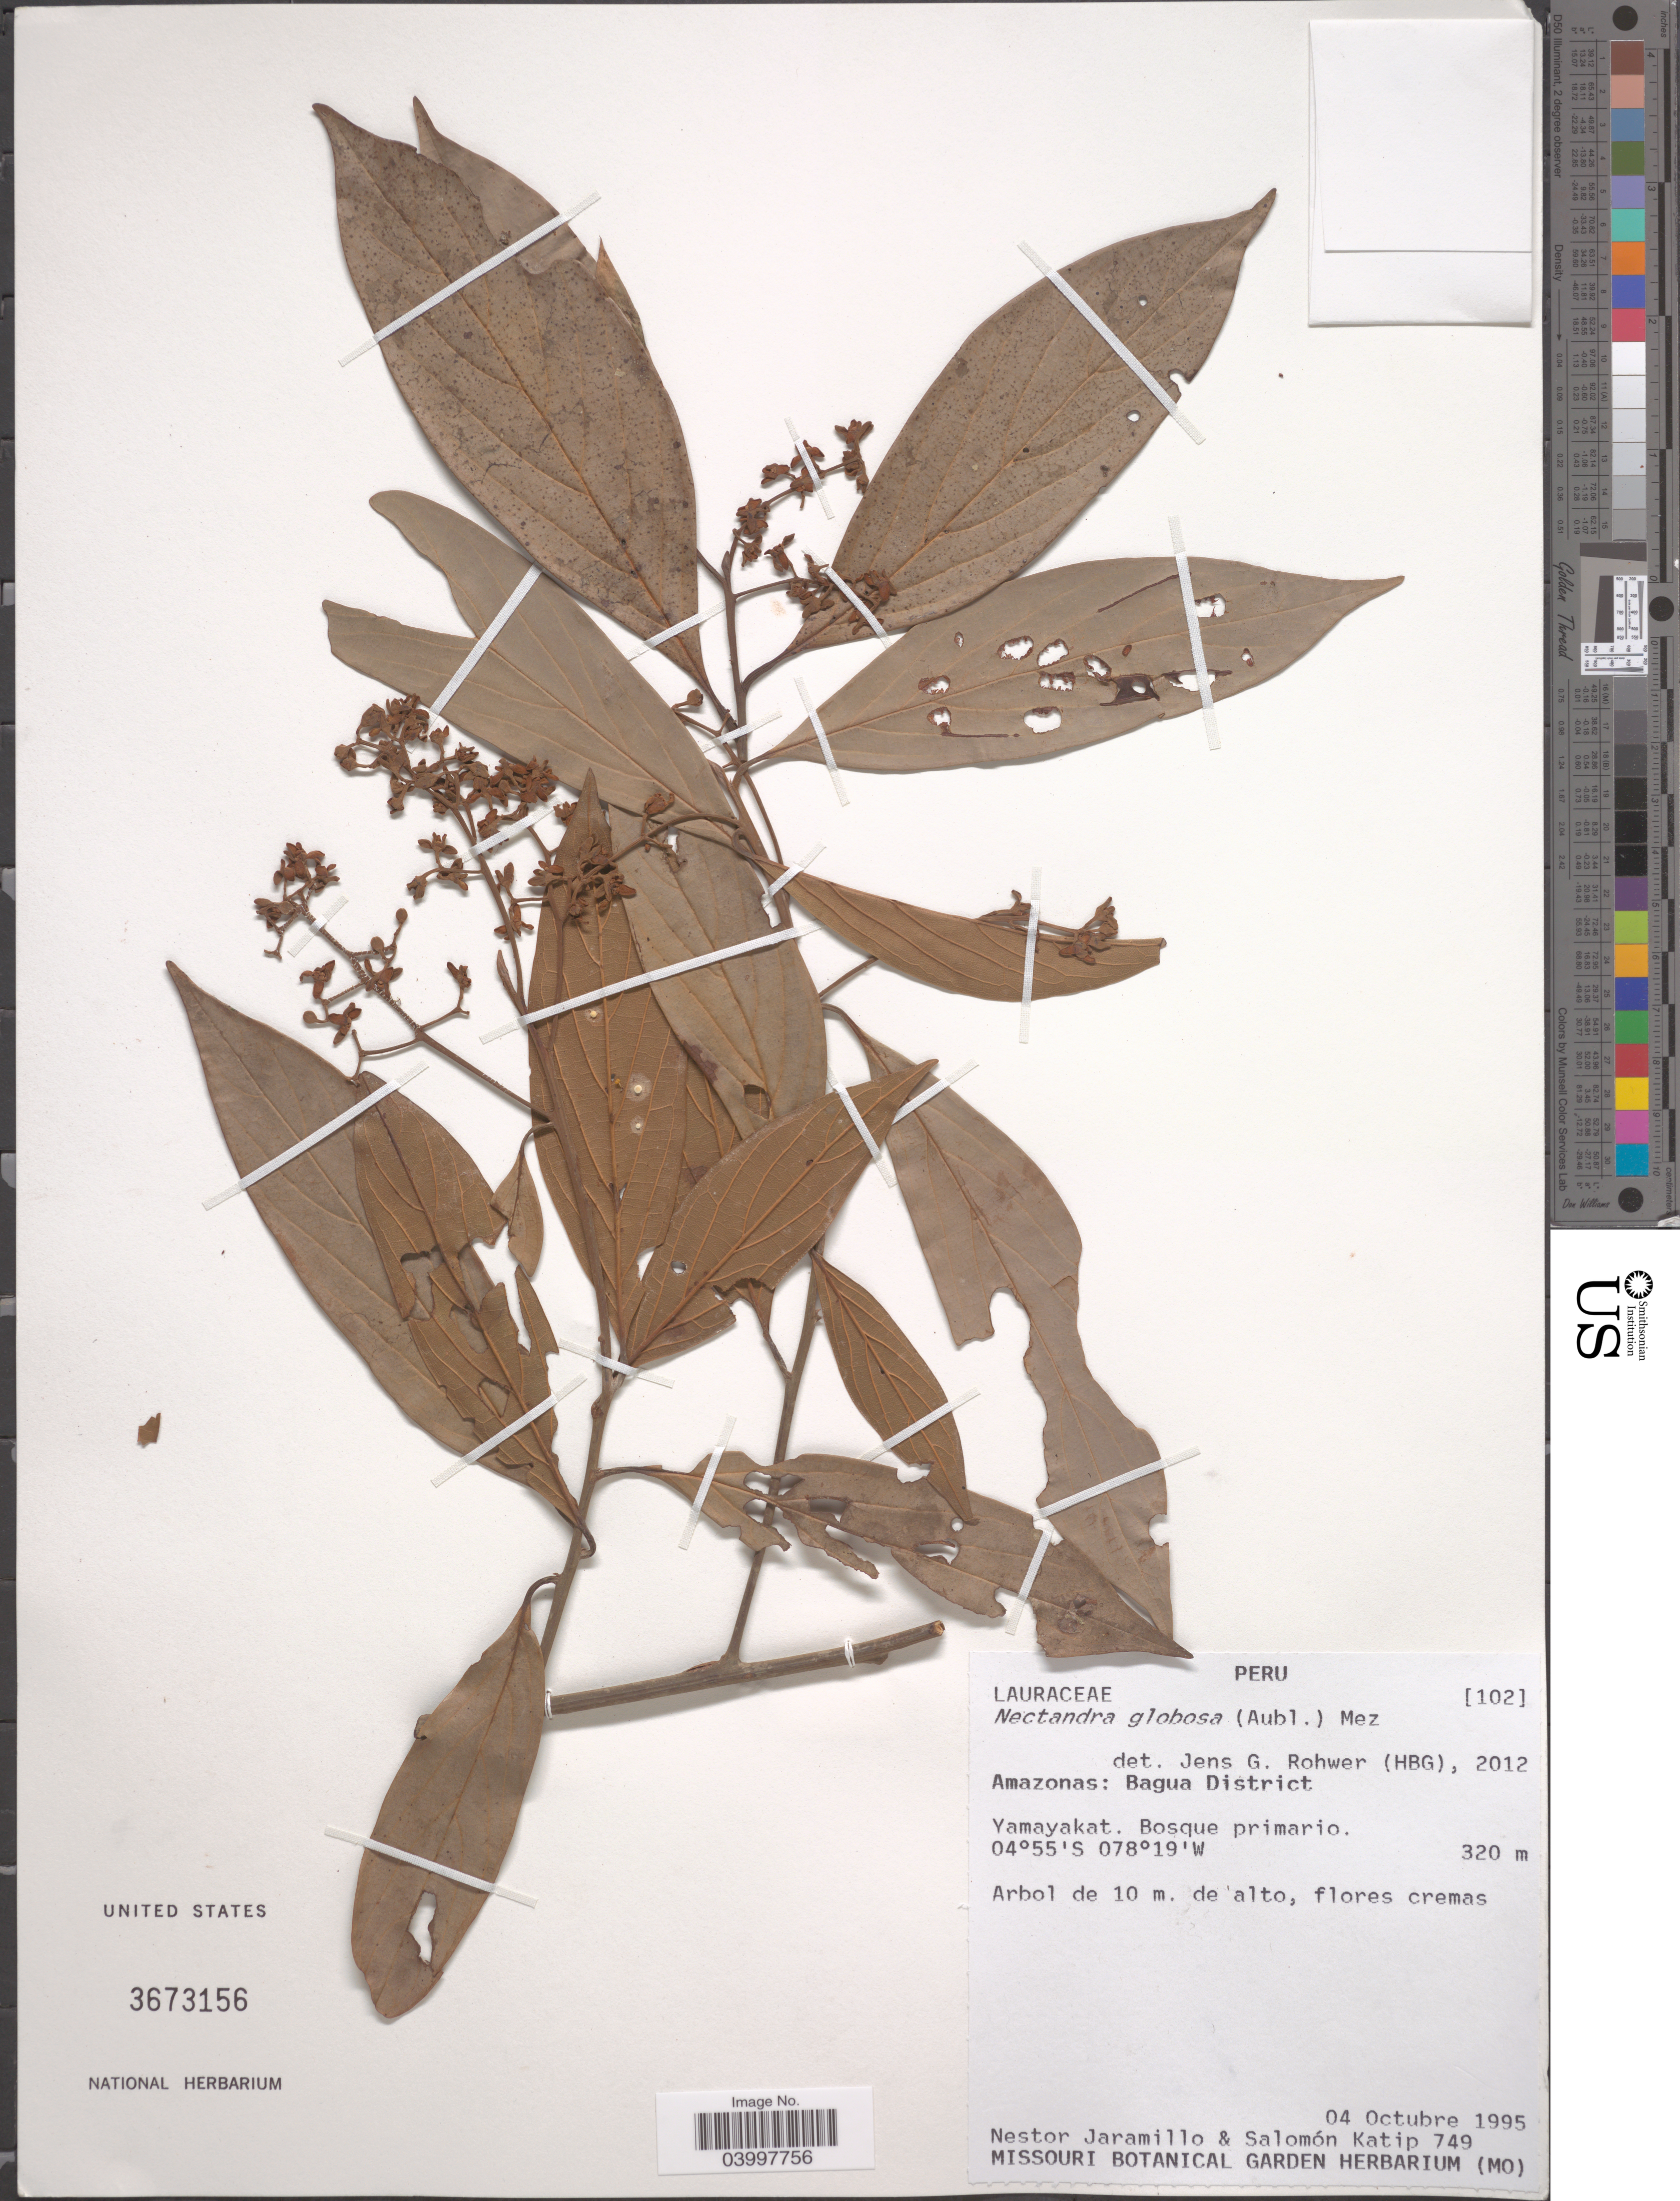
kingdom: Plantae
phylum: Tracheophyta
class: Magnoliopsida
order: Laurales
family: Lauraceae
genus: Nectandra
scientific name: Nectandra globosa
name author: (Aubl.) Mez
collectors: N. Jaramillo & S. Katip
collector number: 749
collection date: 1995-10-04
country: Peru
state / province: Amazonas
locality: Bagua District. Yamayakat. Bosque primario.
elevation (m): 320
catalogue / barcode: US 3673156